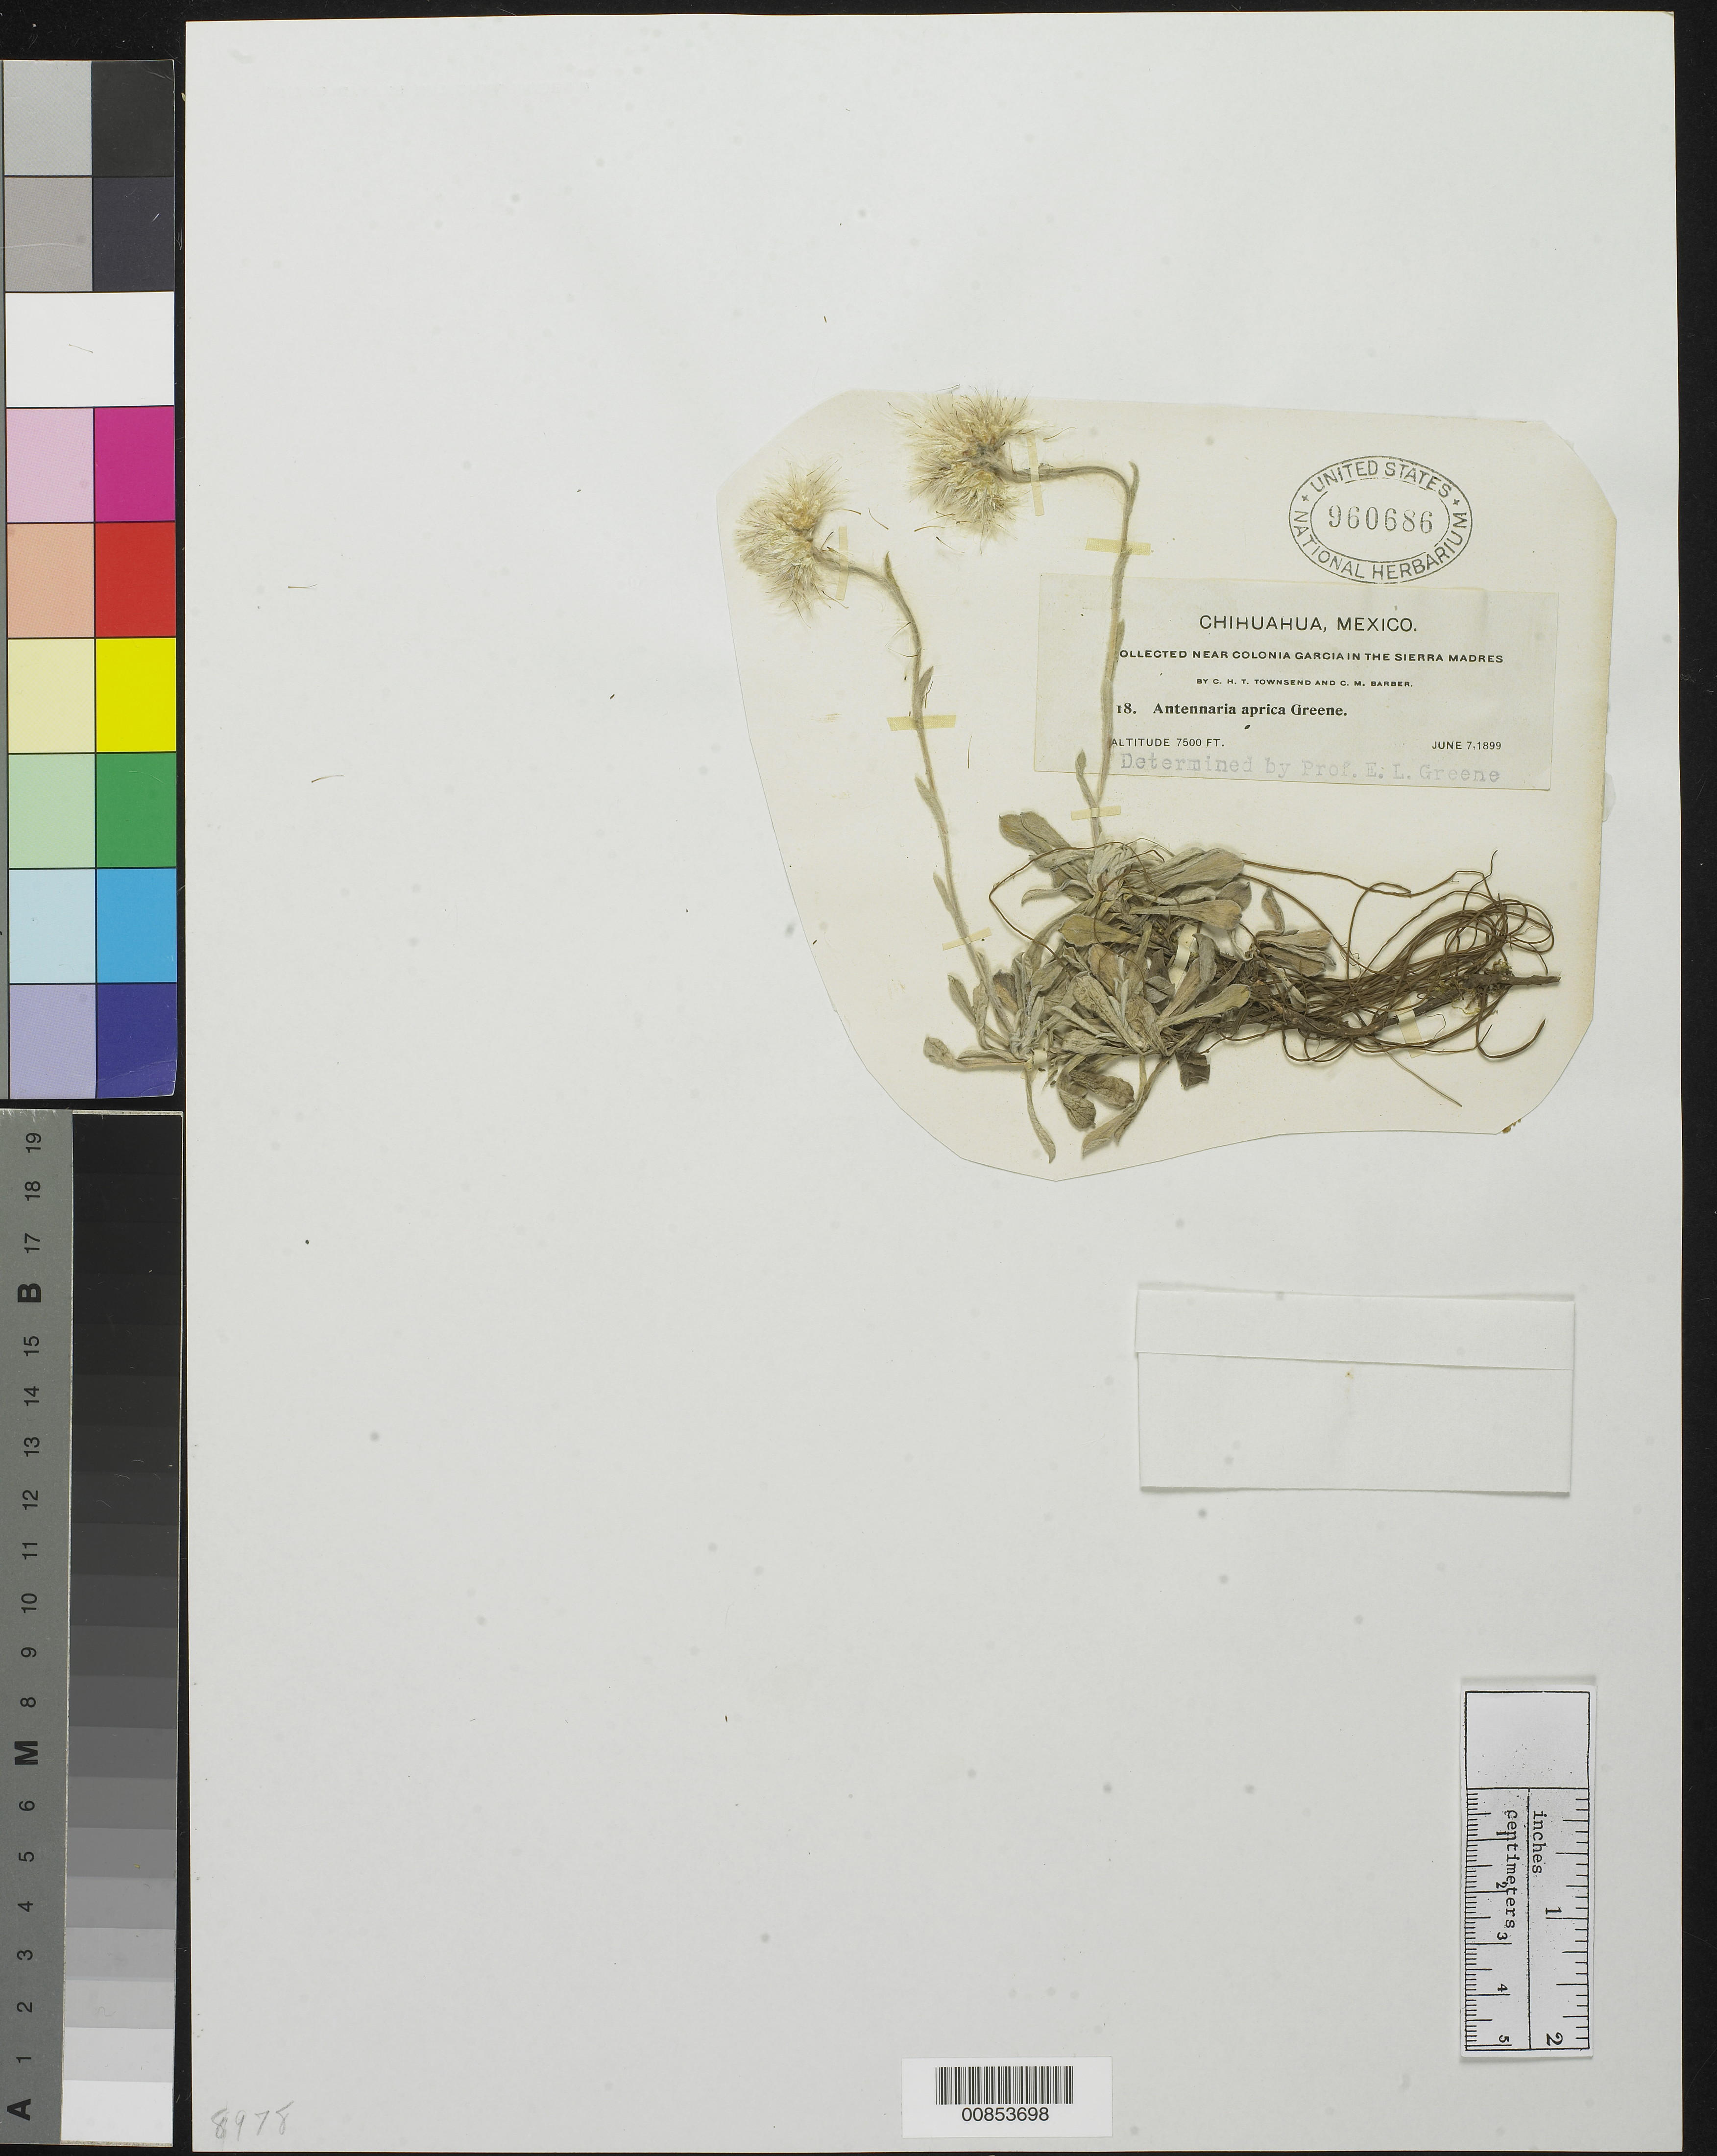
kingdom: Plantae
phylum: Tracheophyta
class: Magnoliopsida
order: Asterales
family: Asteraceae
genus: Antennaria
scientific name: Antennaria aprica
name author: Greene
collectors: C. H. T. Townsend & C. Barber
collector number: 18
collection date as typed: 07 Jun 1899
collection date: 1899-06-07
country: Mexico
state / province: Chihuahua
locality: Near Colonia García in the Sierra Madre, Chihuahua.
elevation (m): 2286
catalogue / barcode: US 960686